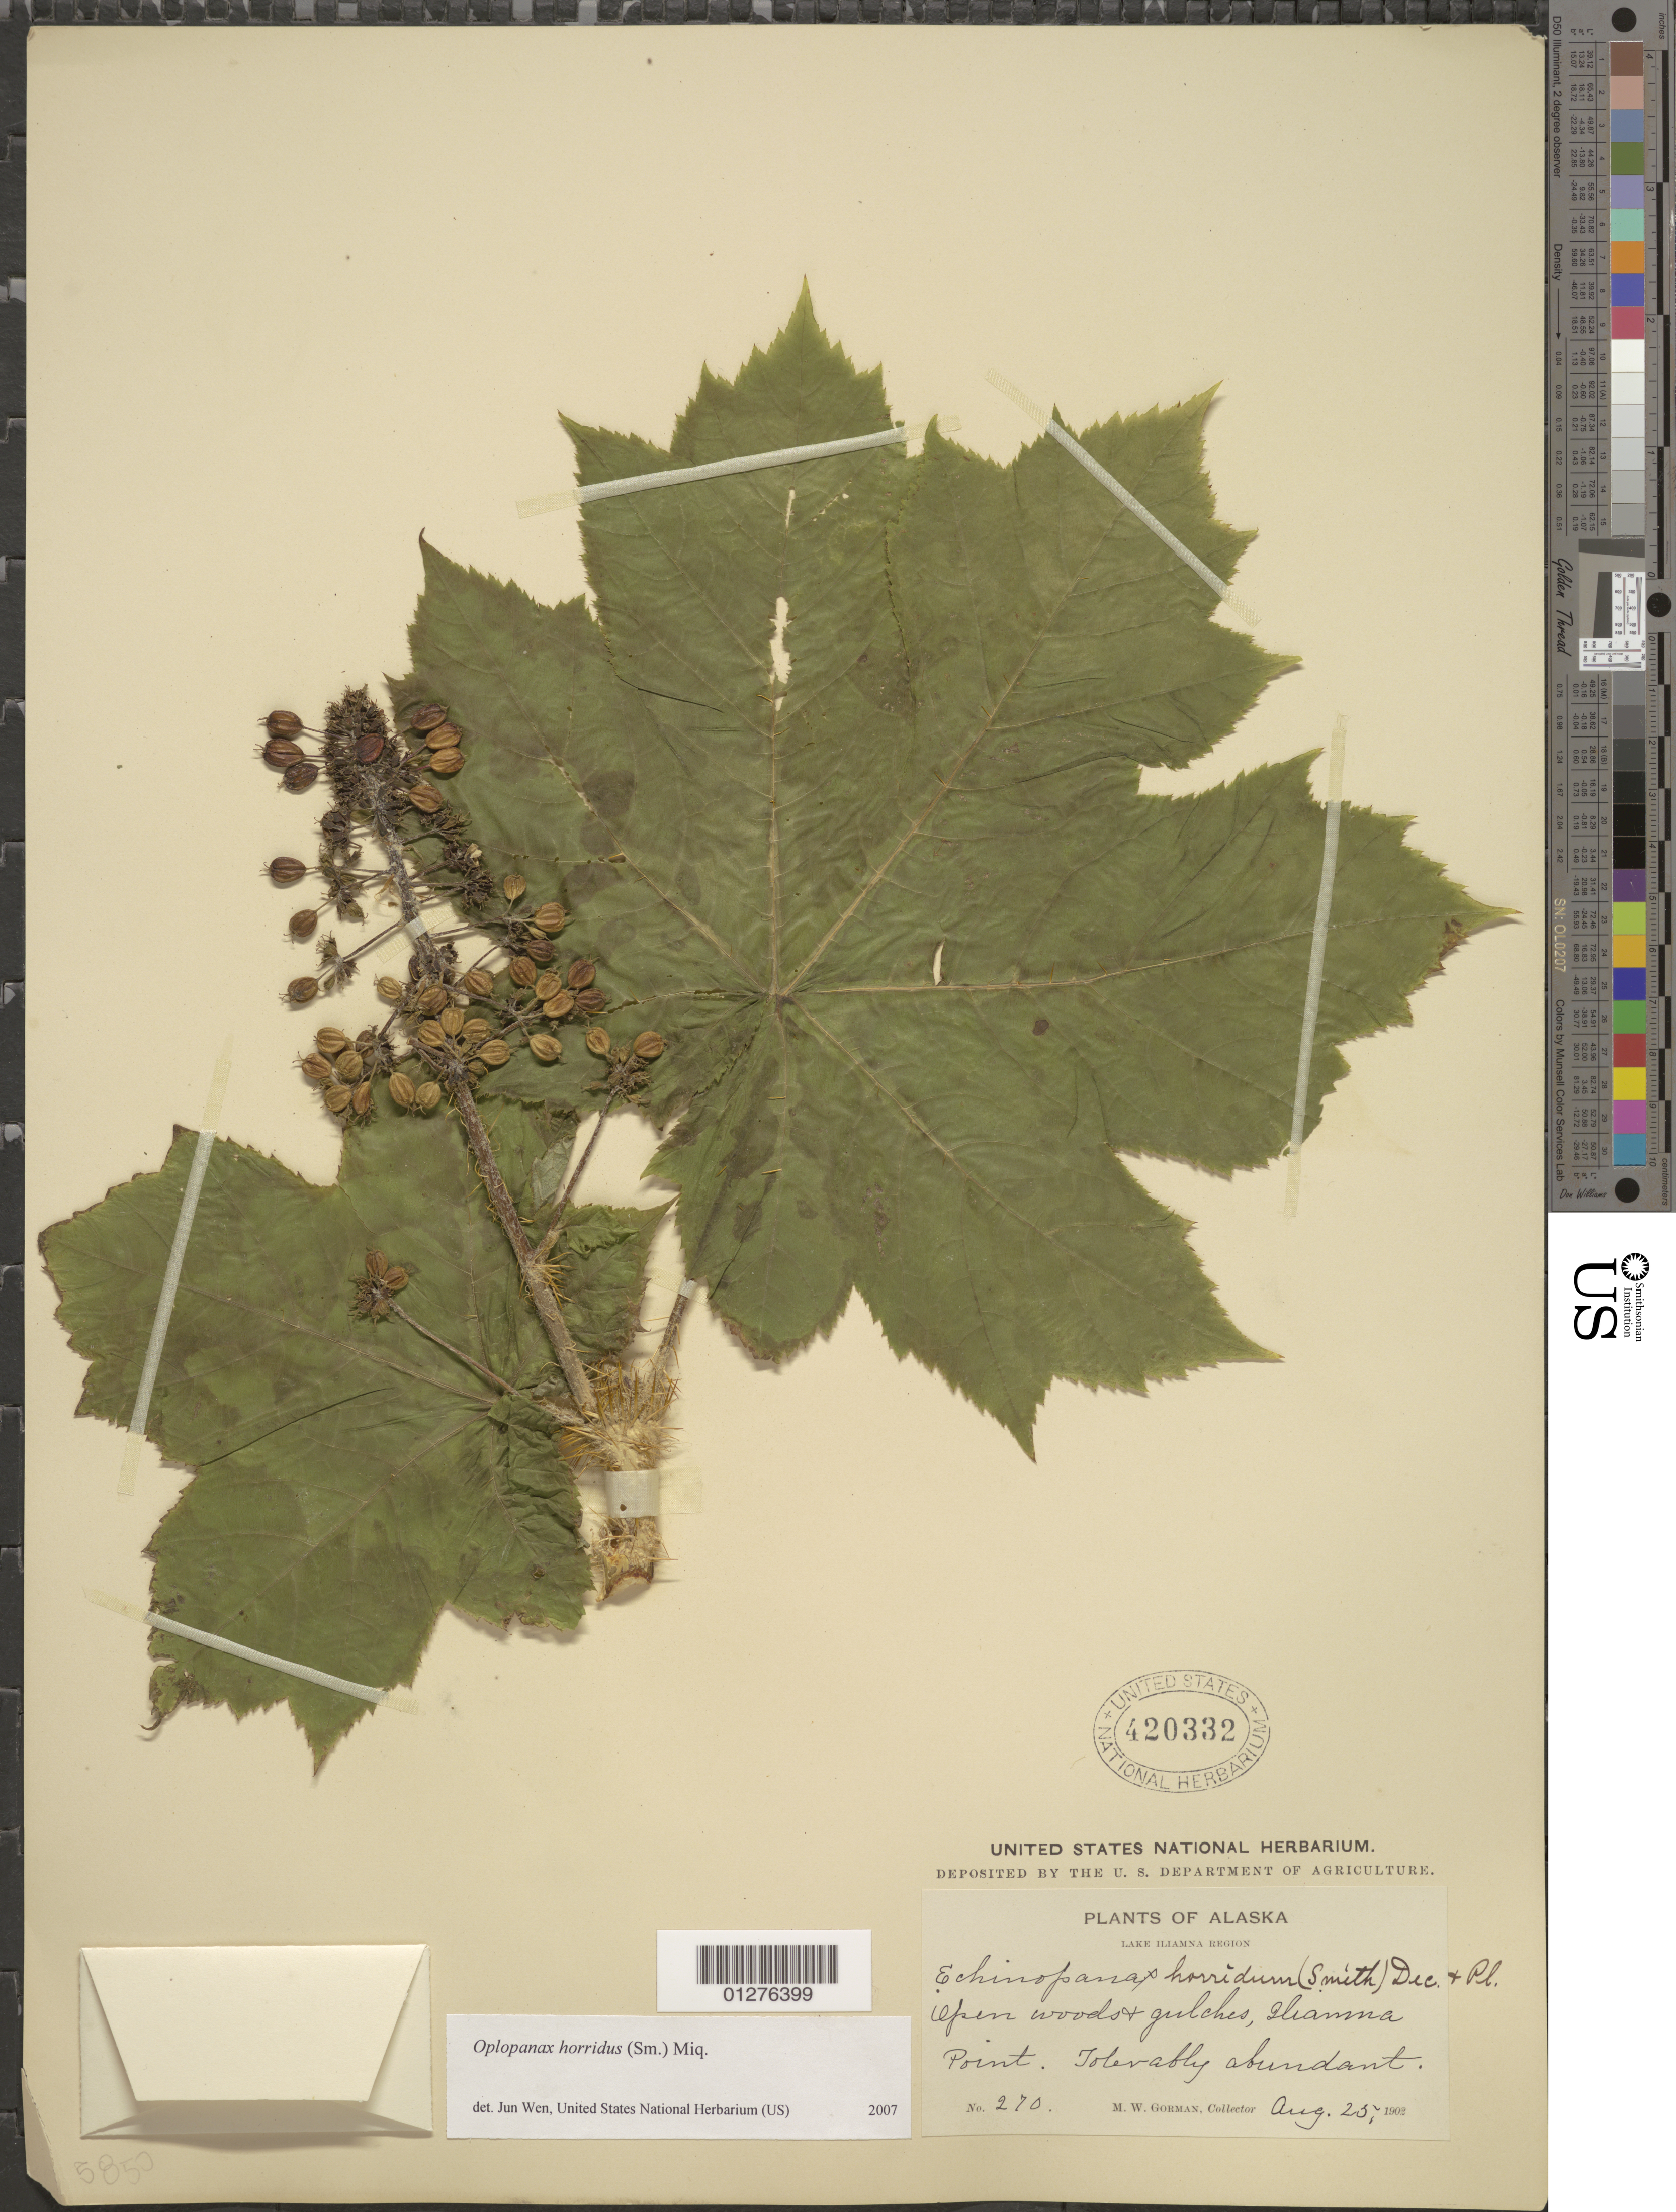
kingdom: Plantae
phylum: Tracheophyta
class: Magnoliopsida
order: Apiales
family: Araliaceae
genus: Oplopanax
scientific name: Oplopanax horridus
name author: (Sm.) Miq.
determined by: Wen, Jun, (BOT), Smithsonian Institution - National Museum of Natural History (UNITED STATES)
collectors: M. W. Gorman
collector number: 270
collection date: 1902-08-25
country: United States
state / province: Alaska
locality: Lake Iliamna Region. Iliamna Point.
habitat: Open woods and gulches.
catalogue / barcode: US 420332